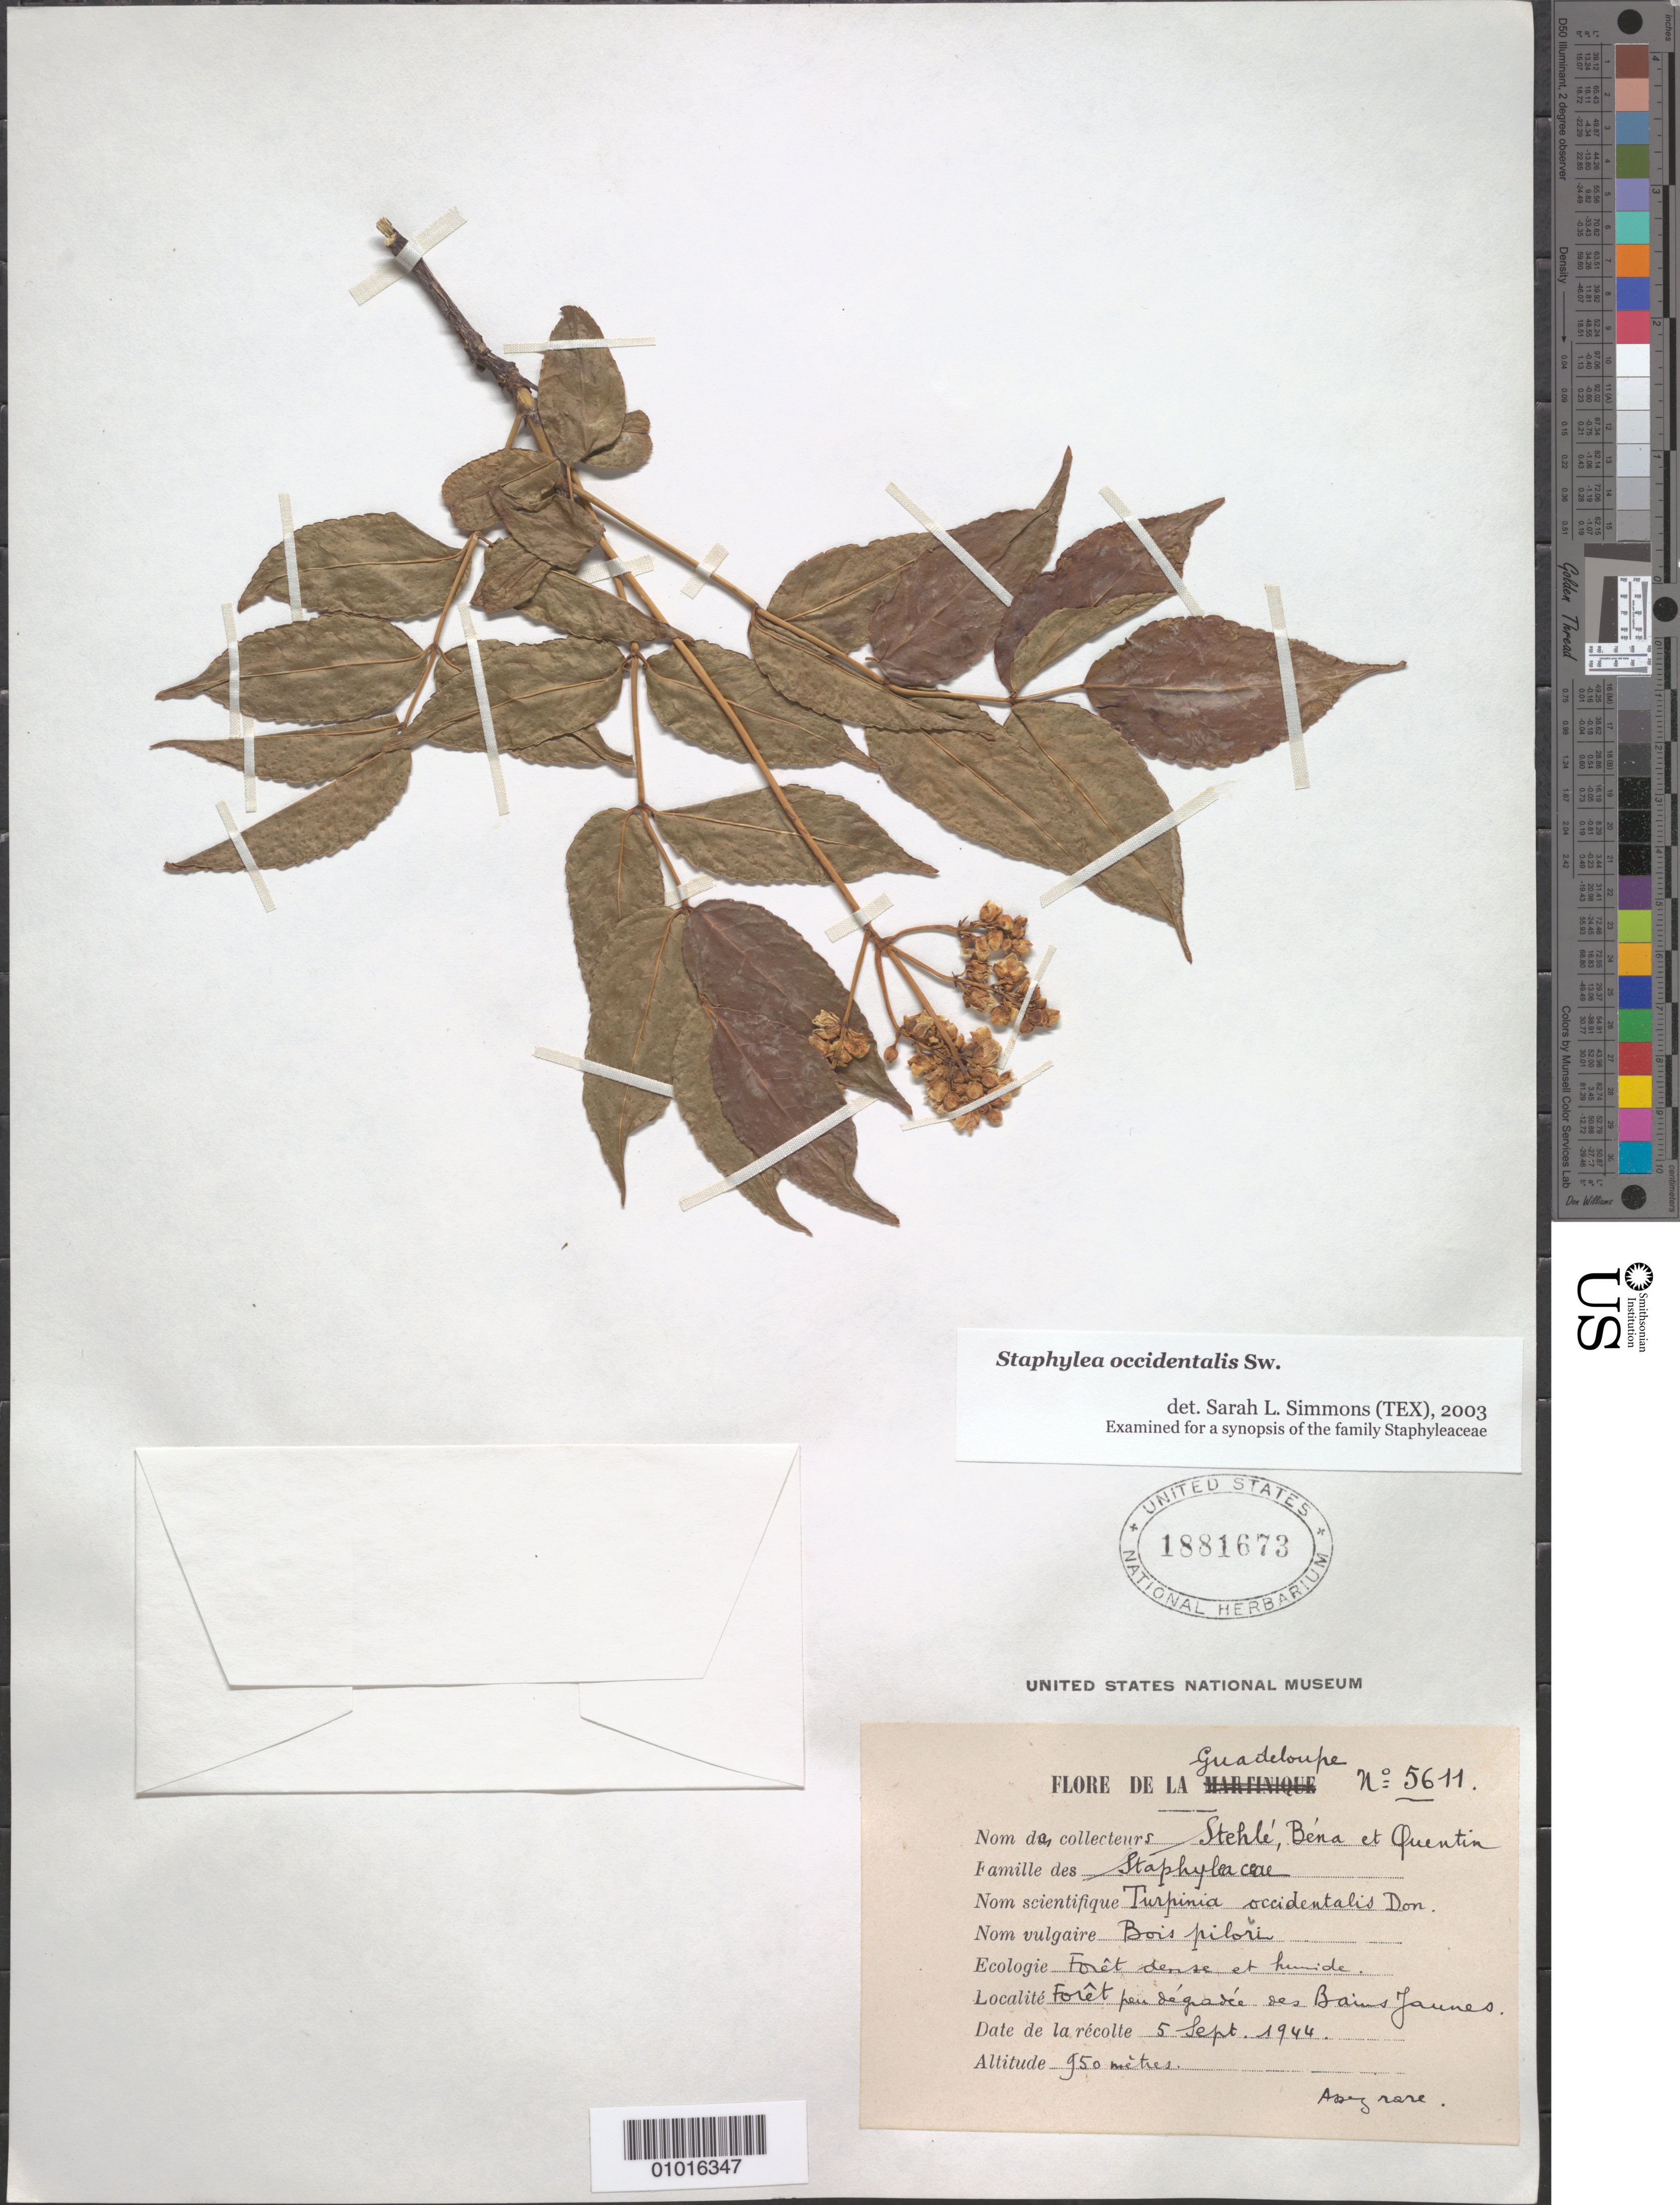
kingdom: Plantae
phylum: Tracheophyta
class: Magnoliopsida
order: Crossosomatales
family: Staphyleaceae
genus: Staphylea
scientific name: Staphylea occidentalis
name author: Sw.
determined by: Simmons, S. L.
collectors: B. Stehlé & Q. Stehlé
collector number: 5611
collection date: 1944-09-05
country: Guadeloupe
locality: Bains Jaunes.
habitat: Forêt dense et humide. Forê peu dégradée.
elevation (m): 950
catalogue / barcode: US 1881673